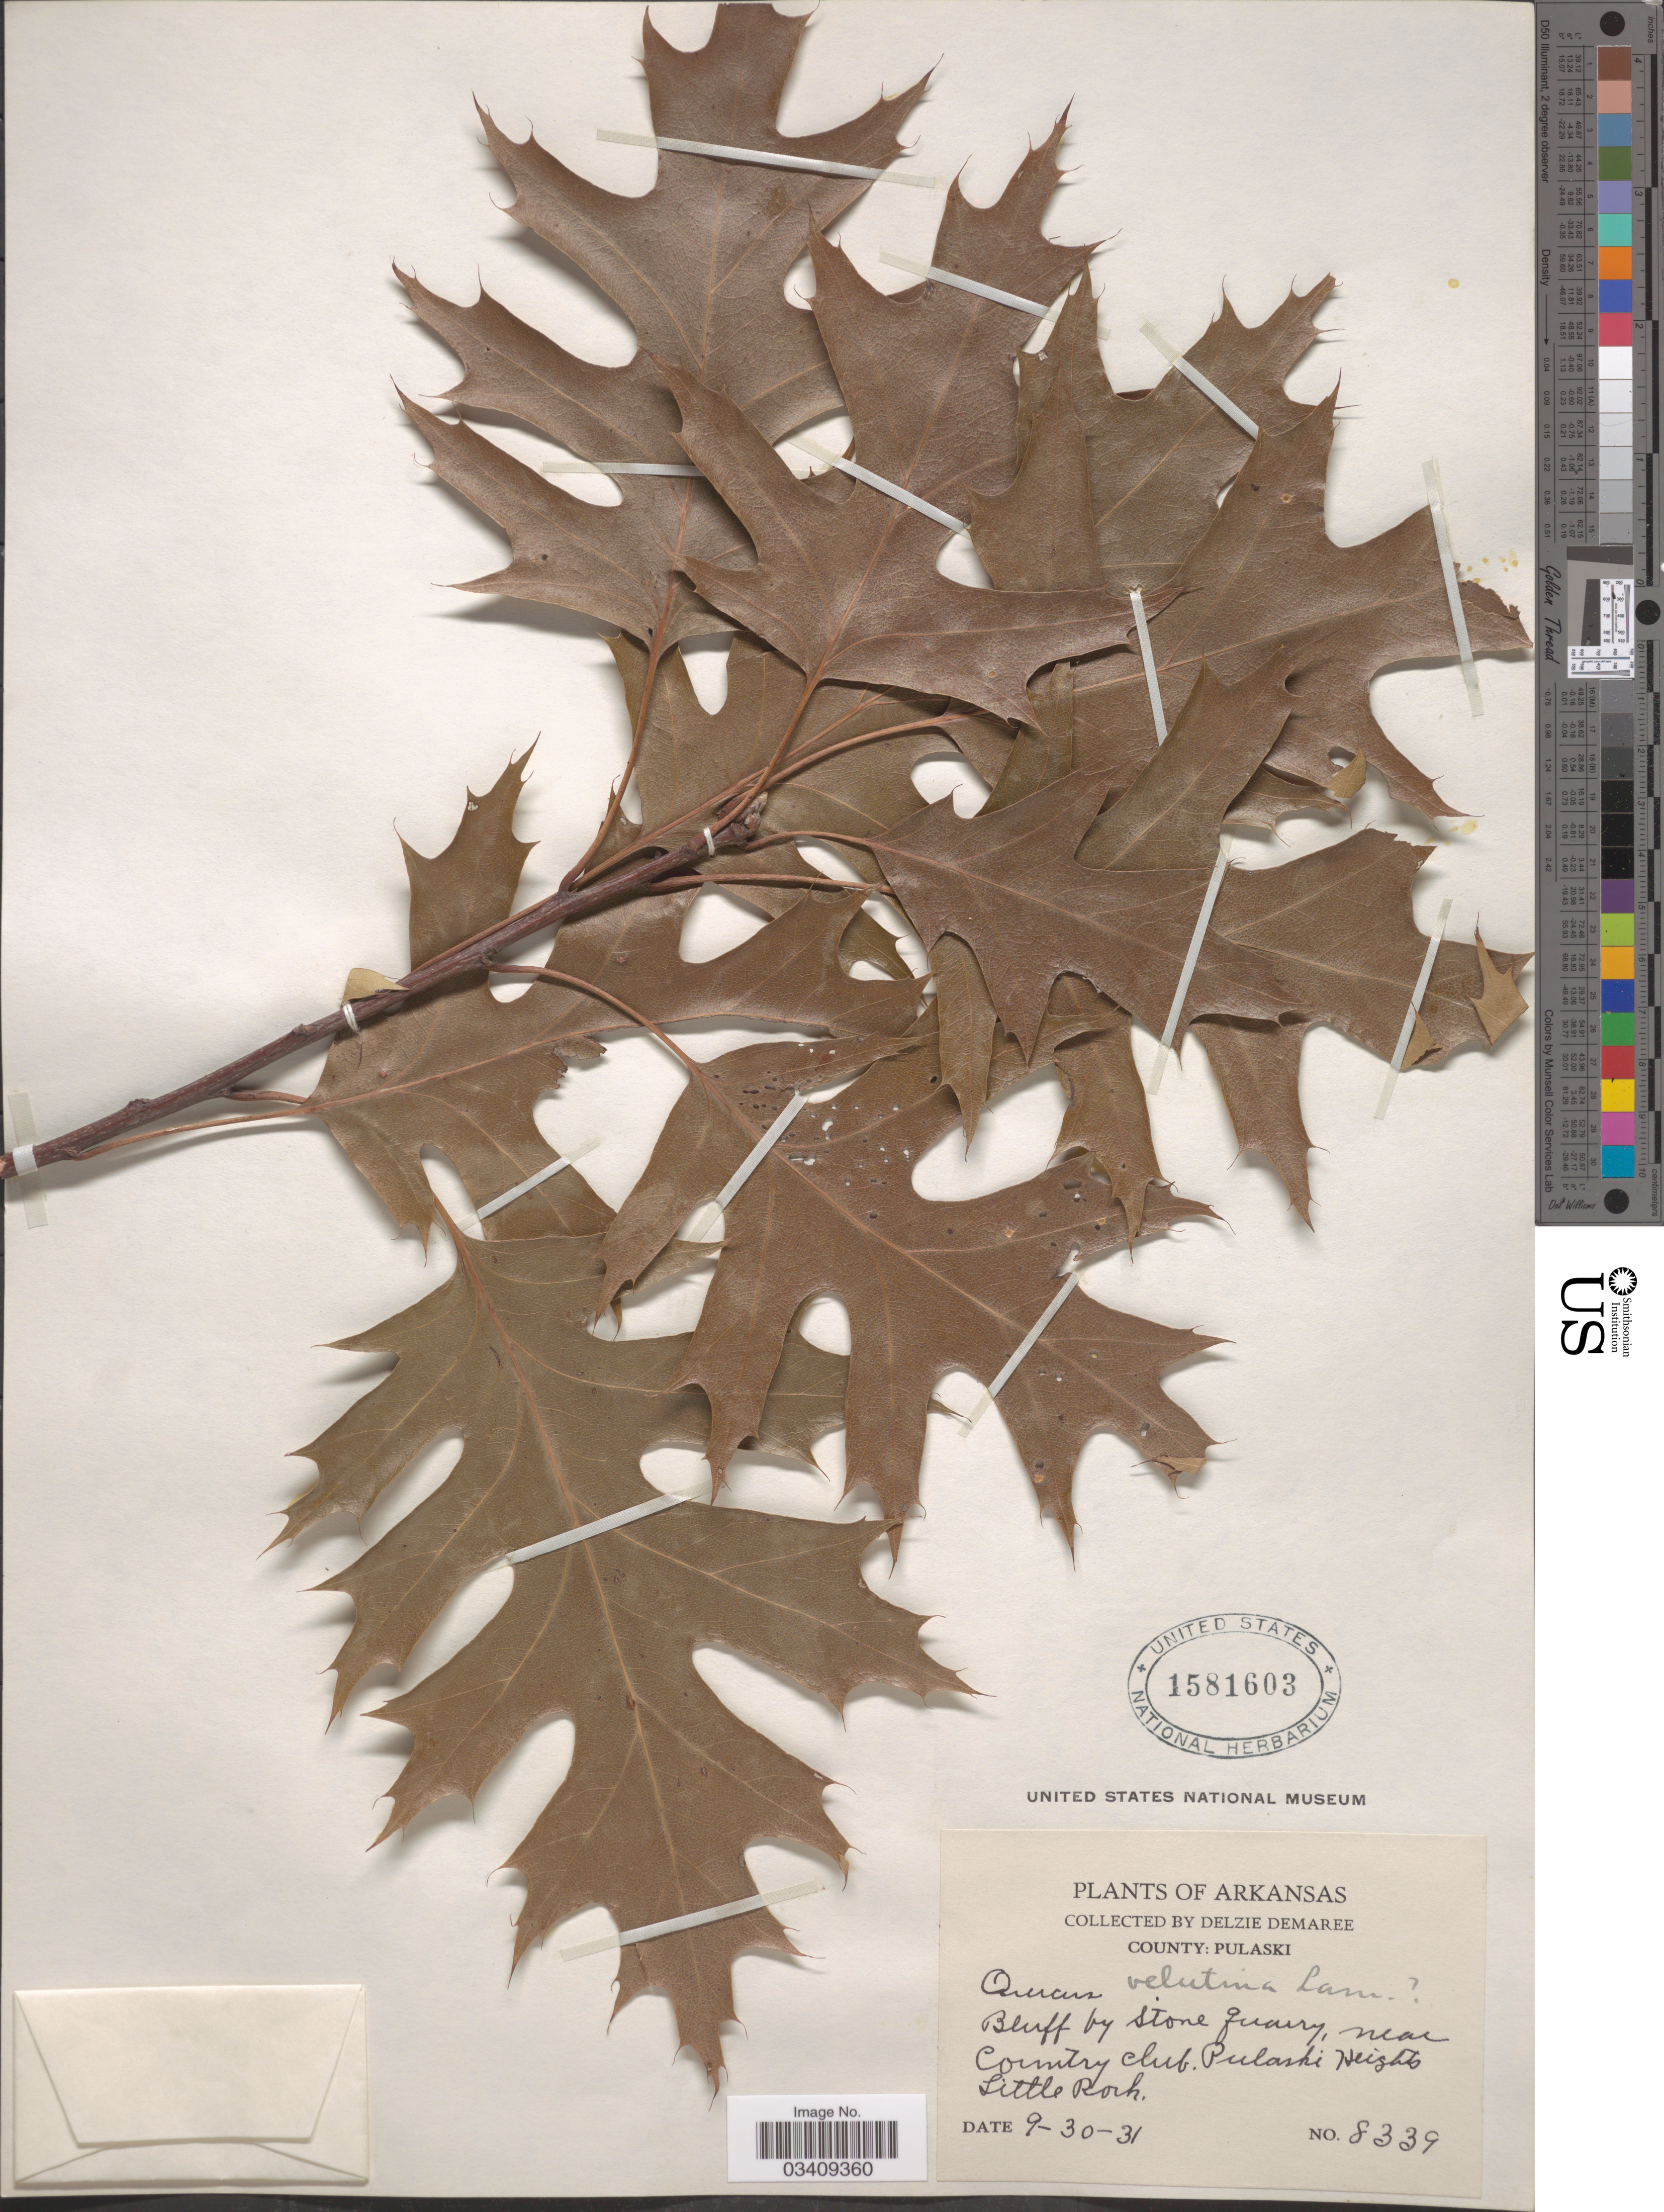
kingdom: Plantae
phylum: Tracheophyta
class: Magnoliopsida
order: Fagales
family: Fagaceae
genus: Quercus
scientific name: Quercus velutina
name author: Lam.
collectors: D. Demaree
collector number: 8339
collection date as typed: Transcribed d/m/y: 30/9/31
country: United States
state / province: Arkansas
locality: County: Pulaski, Bluff by stone quarry, near country club. Pulaski Heights Little Rock.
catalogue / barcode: US 1581603